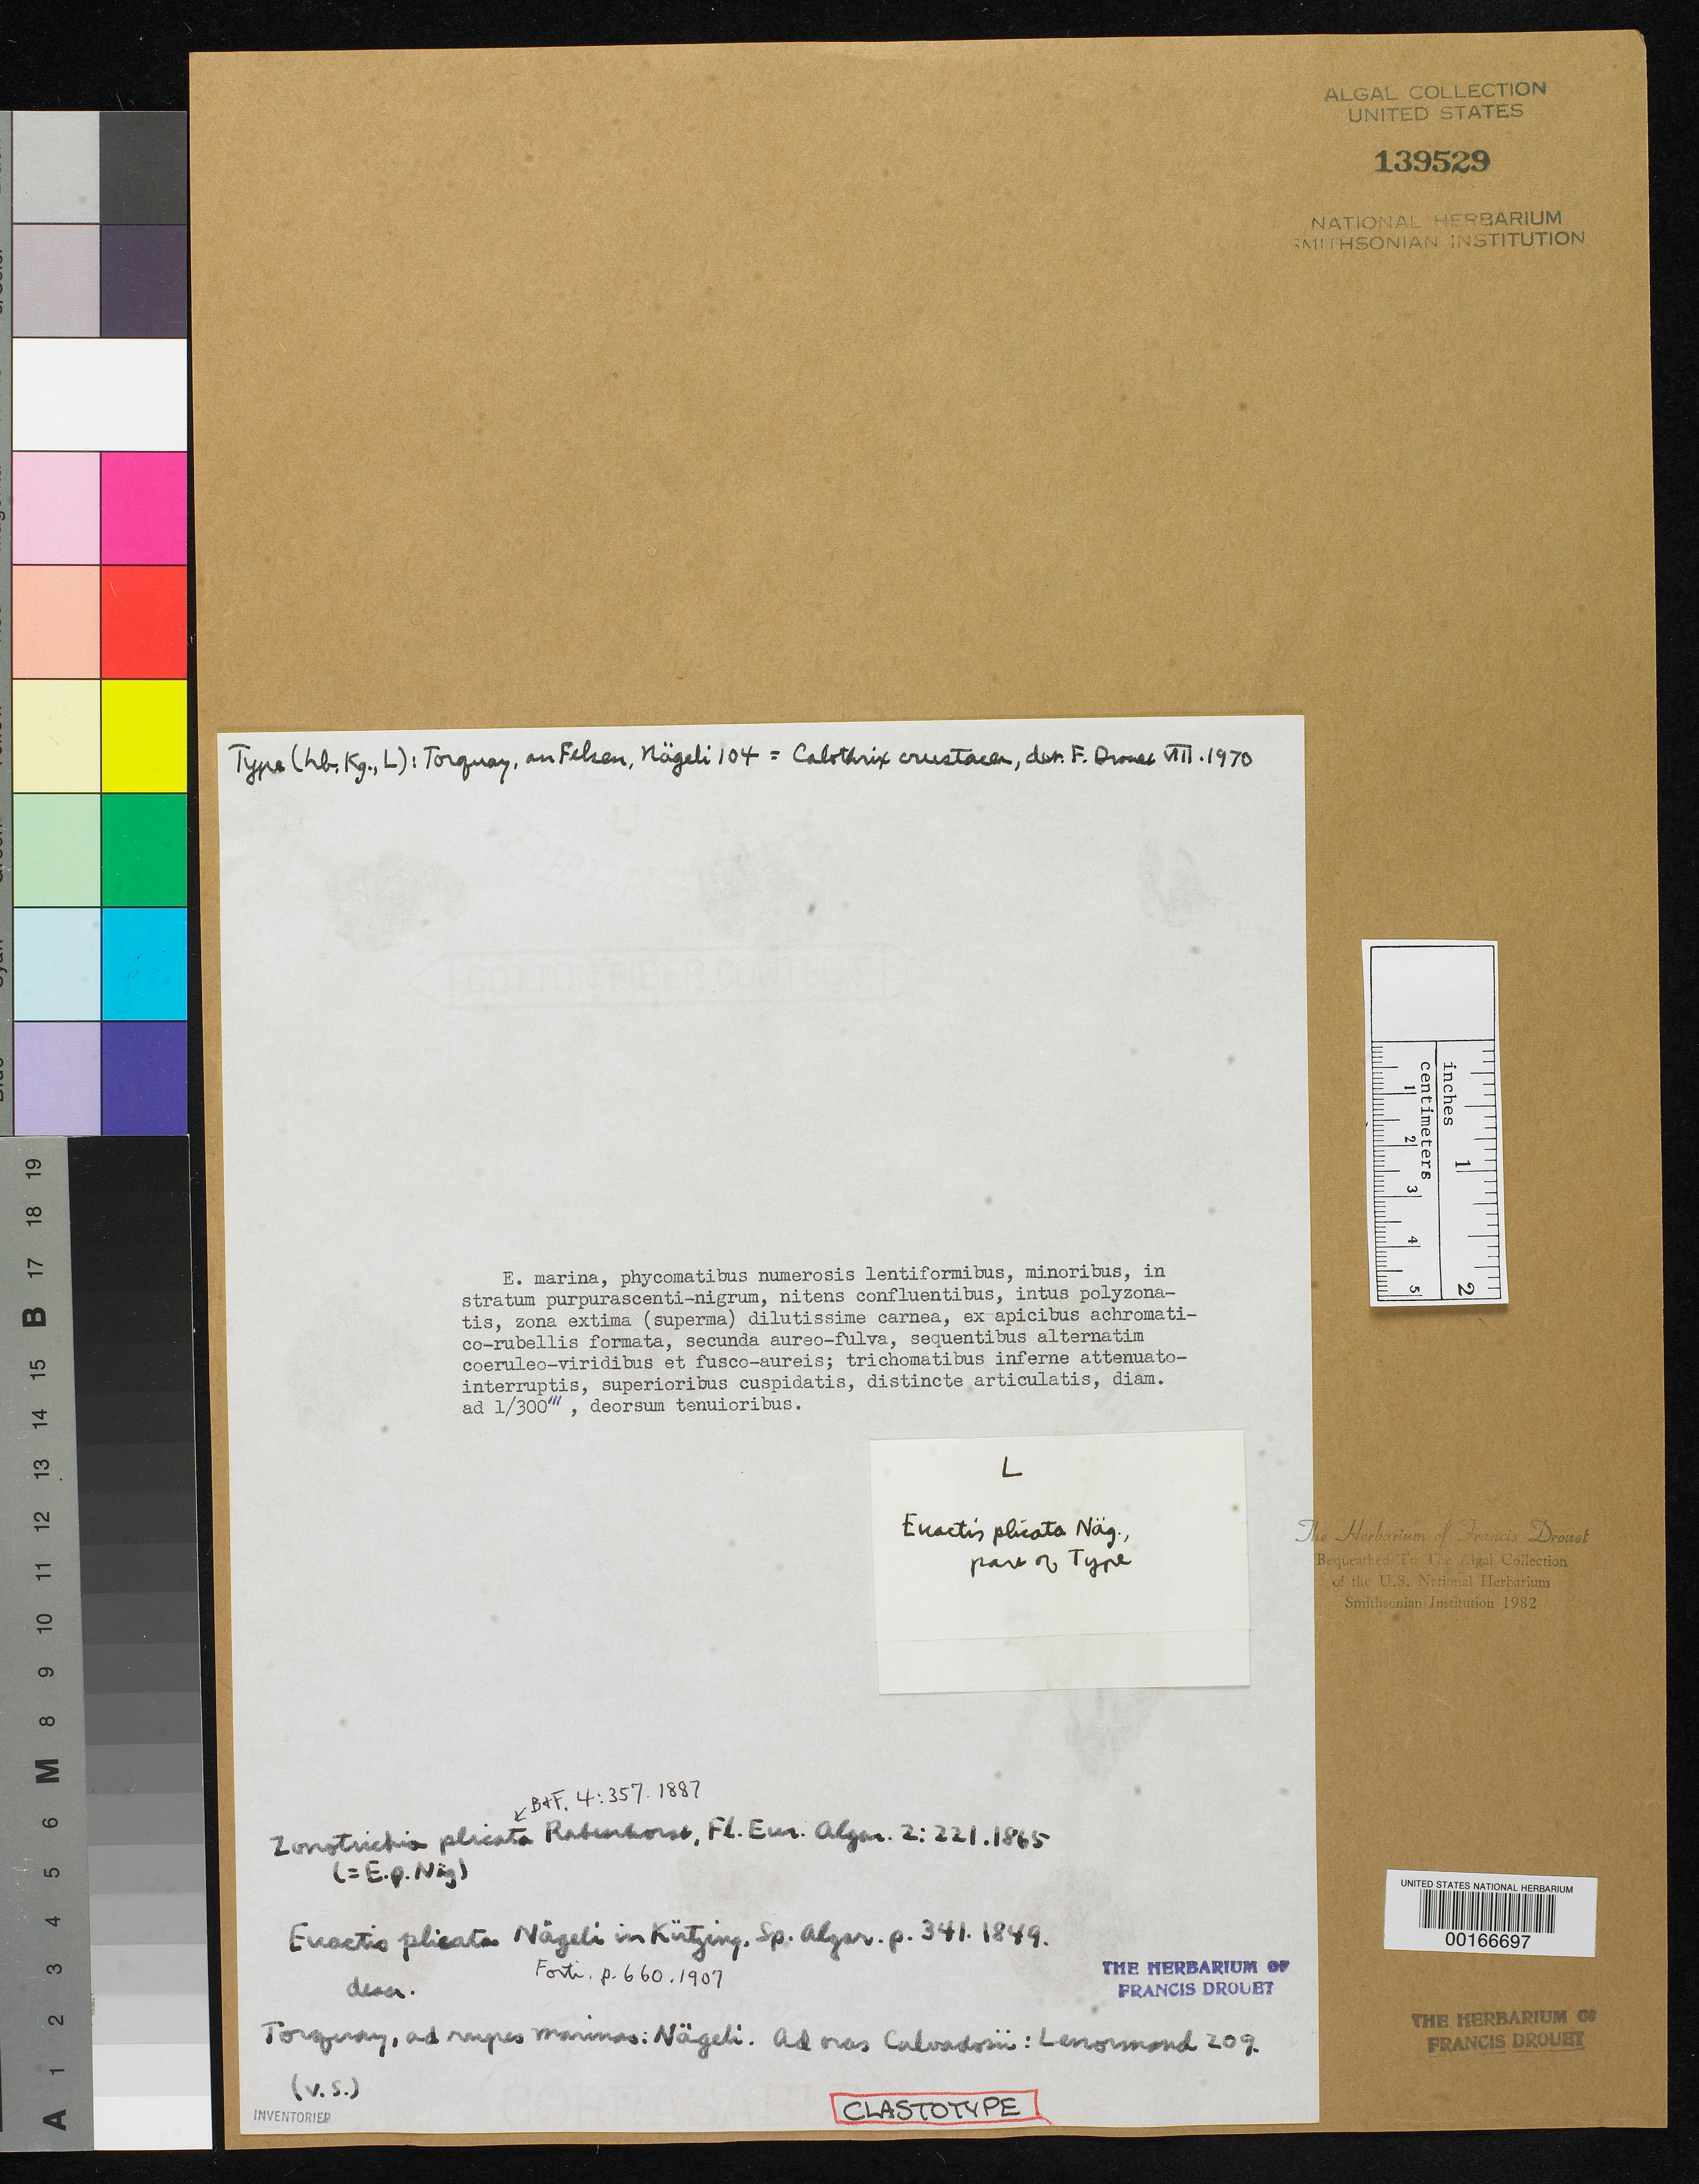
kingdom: Bacteria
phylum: Cyanobacteria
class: Cyanobacteriia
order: Cyanobacteriales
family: Nostocaceae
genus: Euactis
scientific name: Euactis plicata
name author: Näg. in Kütz.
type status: Clastotype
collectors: C. Nägeli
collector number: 104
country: United Kingdom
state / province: England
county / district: Devon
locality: Torquay.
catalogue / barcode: US 139529